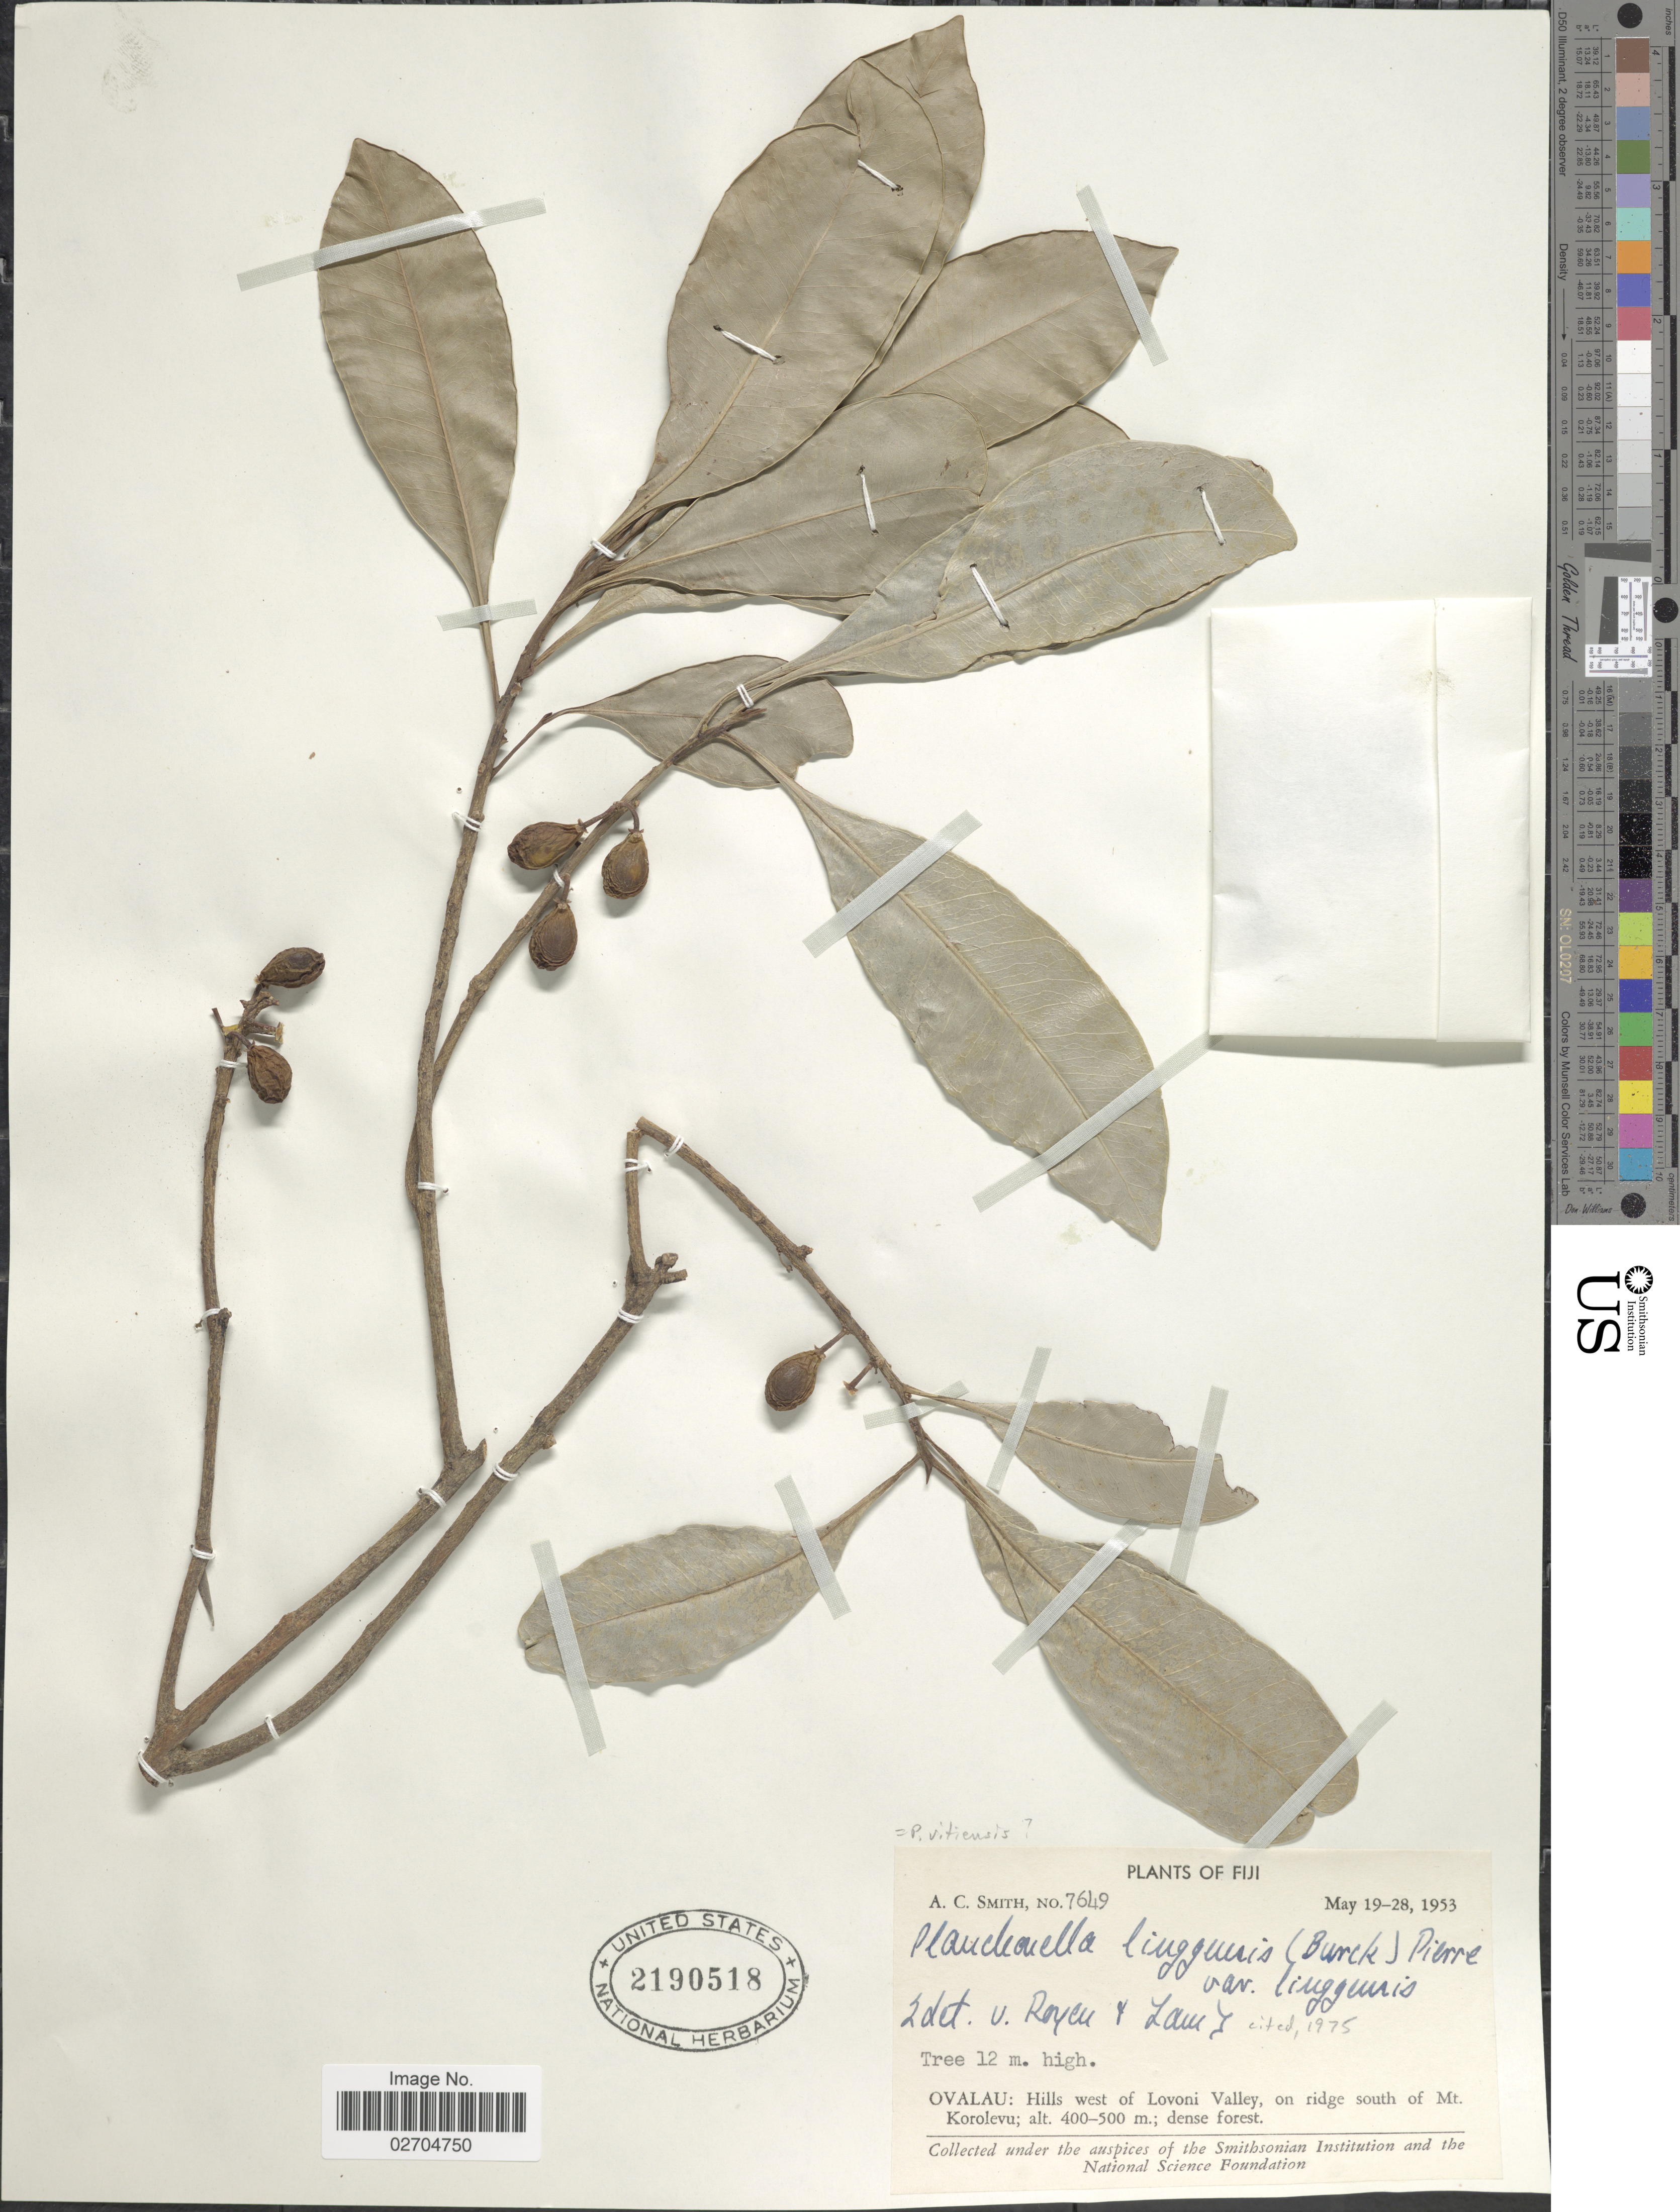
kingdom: Plantae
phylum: Tracheophyta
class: Magnoliopsida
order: Ericales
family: Sapotaceae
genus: Planchonella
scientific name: Planchonella vitiensis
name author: Gillespie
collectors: A. C. Smith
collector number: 7649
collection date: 1953-05-19/1953-05-28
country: Fiji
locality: Ovalau: Hills west of Lovoni Valley, on ridge south of Mt. Korolevu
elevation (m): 400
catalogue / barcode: US 2190518